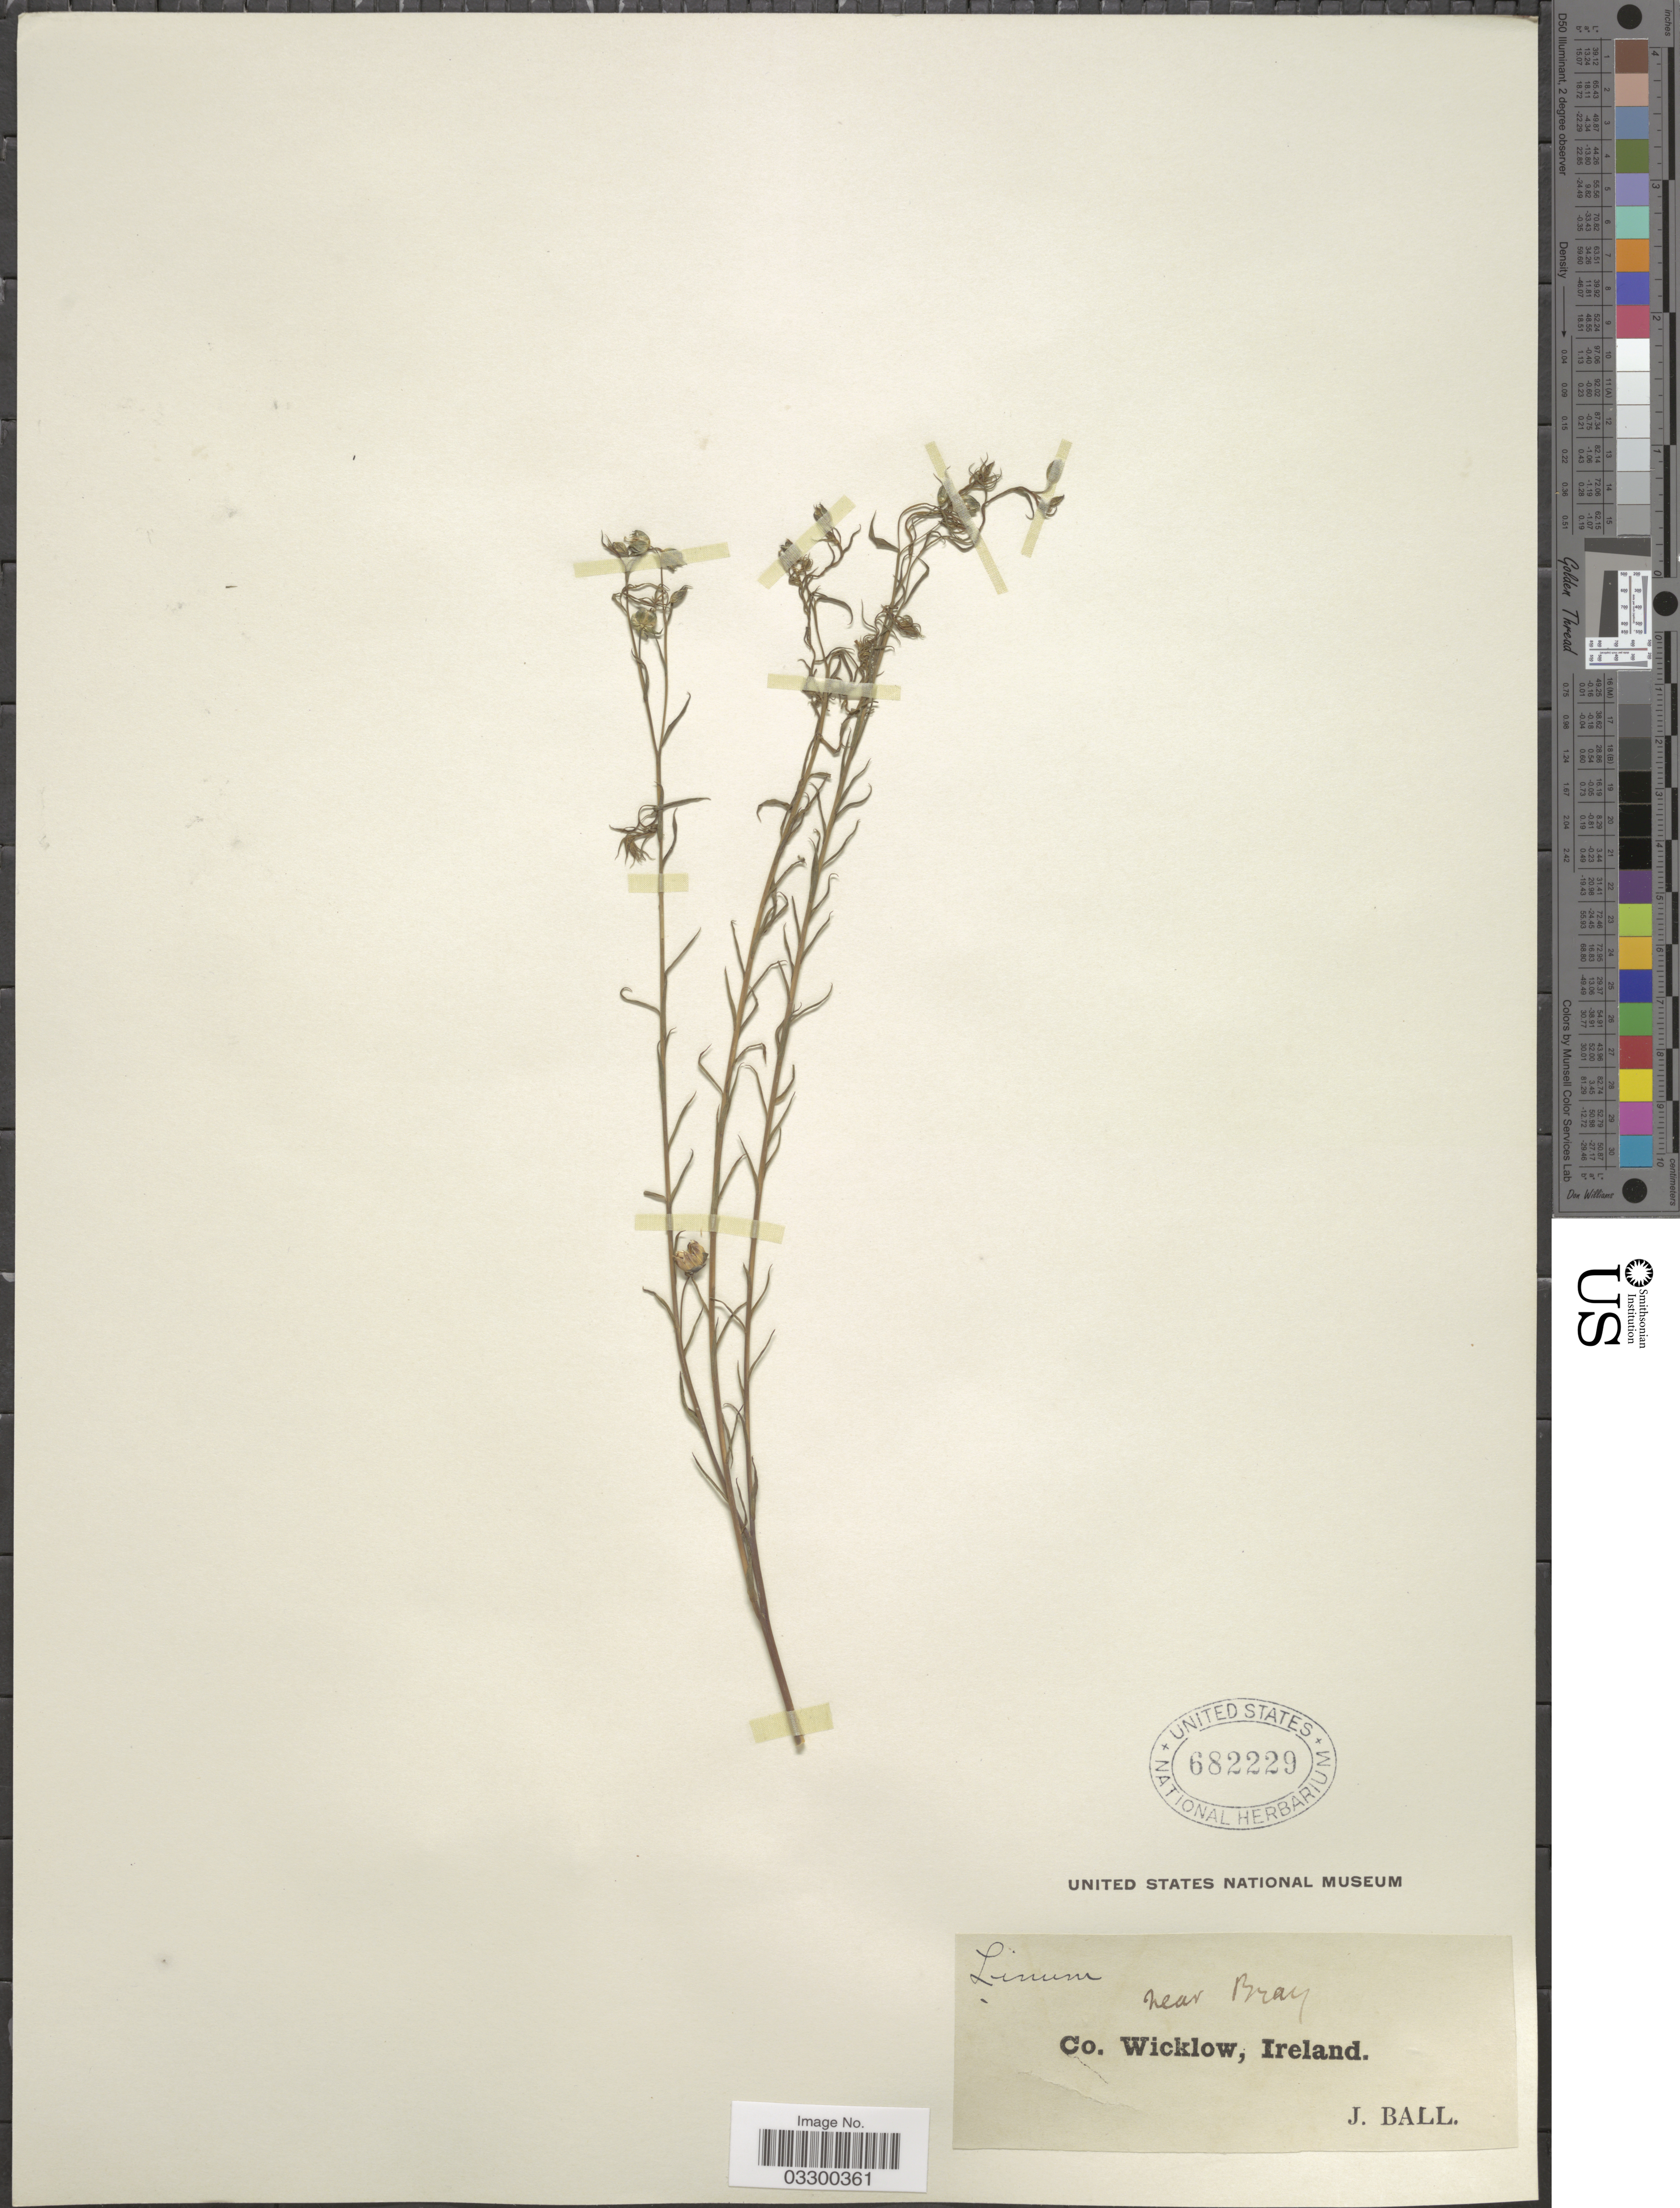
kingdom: Plantae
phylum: Tracheophyta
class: Magnoliopsida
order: Malpighiales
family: Linaceae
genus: Linum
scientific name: Linum sp.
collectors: J. Ball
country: Ireland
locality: Near Bray. Co. Wicklow.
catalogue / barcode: US 682229